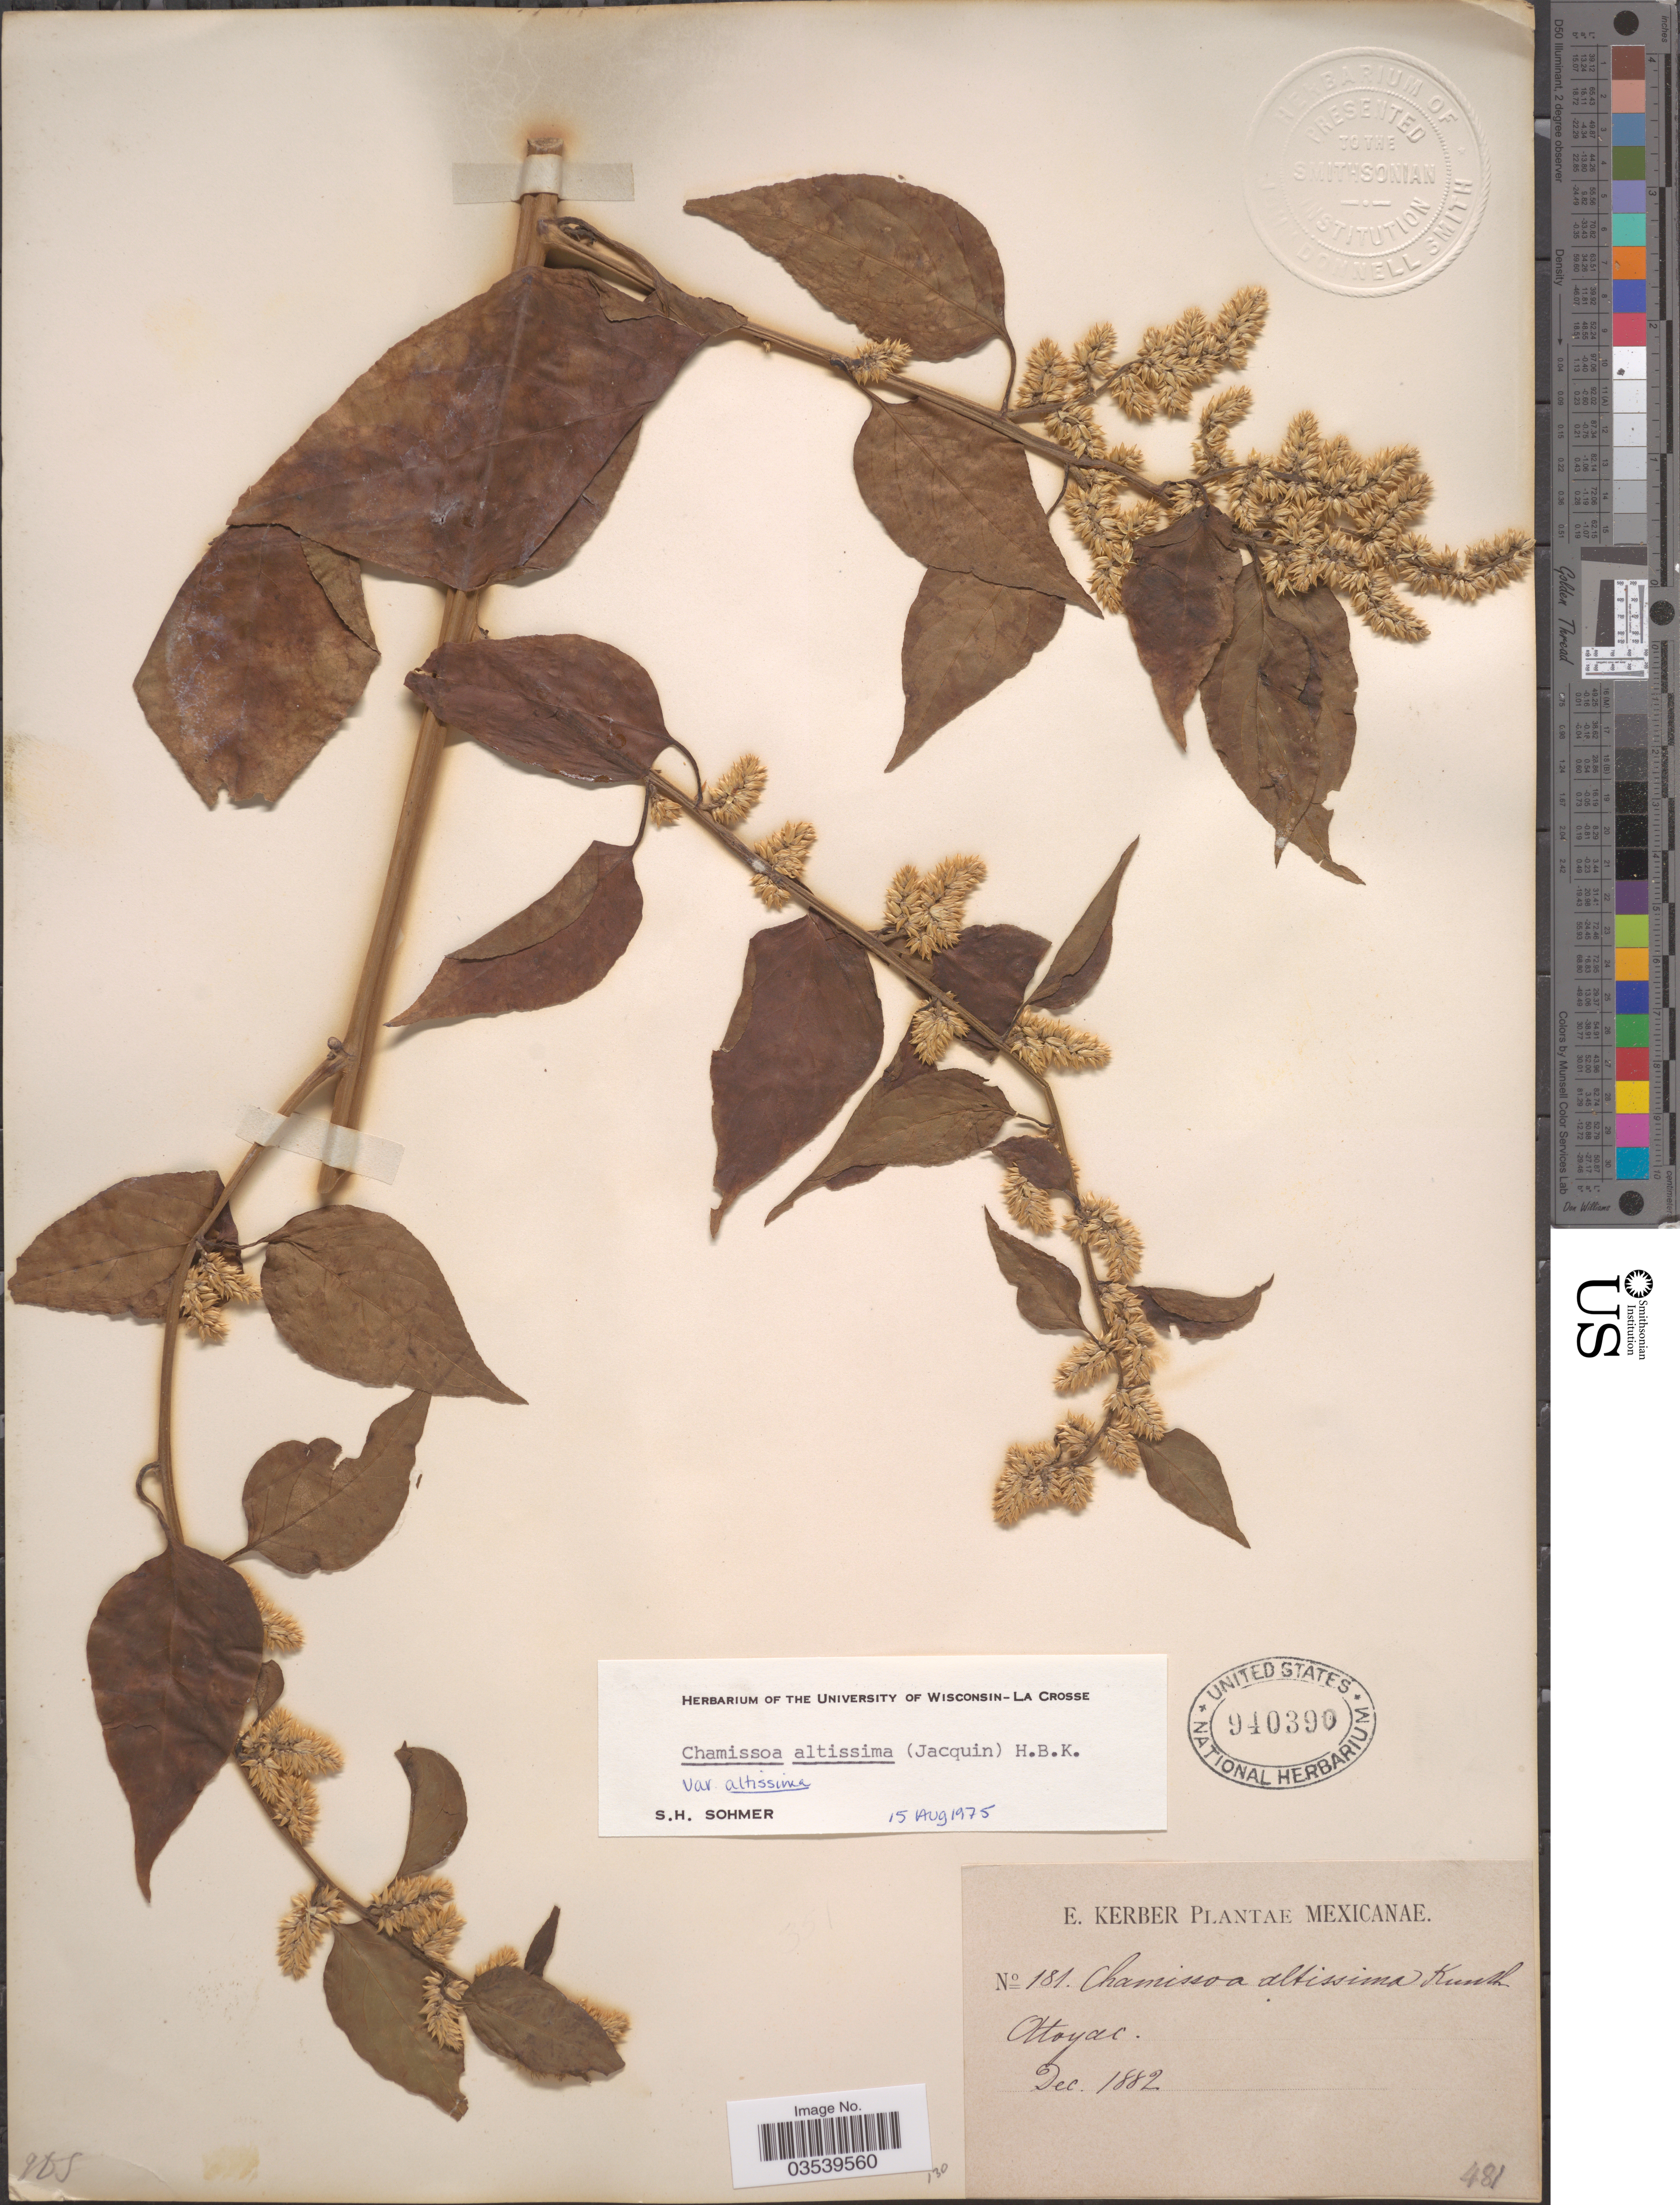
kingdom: Plantae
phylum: Tracheophyta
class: Magnoliopsida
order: Caryophyllales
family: Amaranthaceae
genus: Chamissoa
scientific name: Chamissoa altissima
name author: (Jacq.) Kunth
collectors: E. Kerber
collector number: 181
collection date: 1882-12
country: Mexico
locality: Atoyac.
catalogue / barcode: US 940390